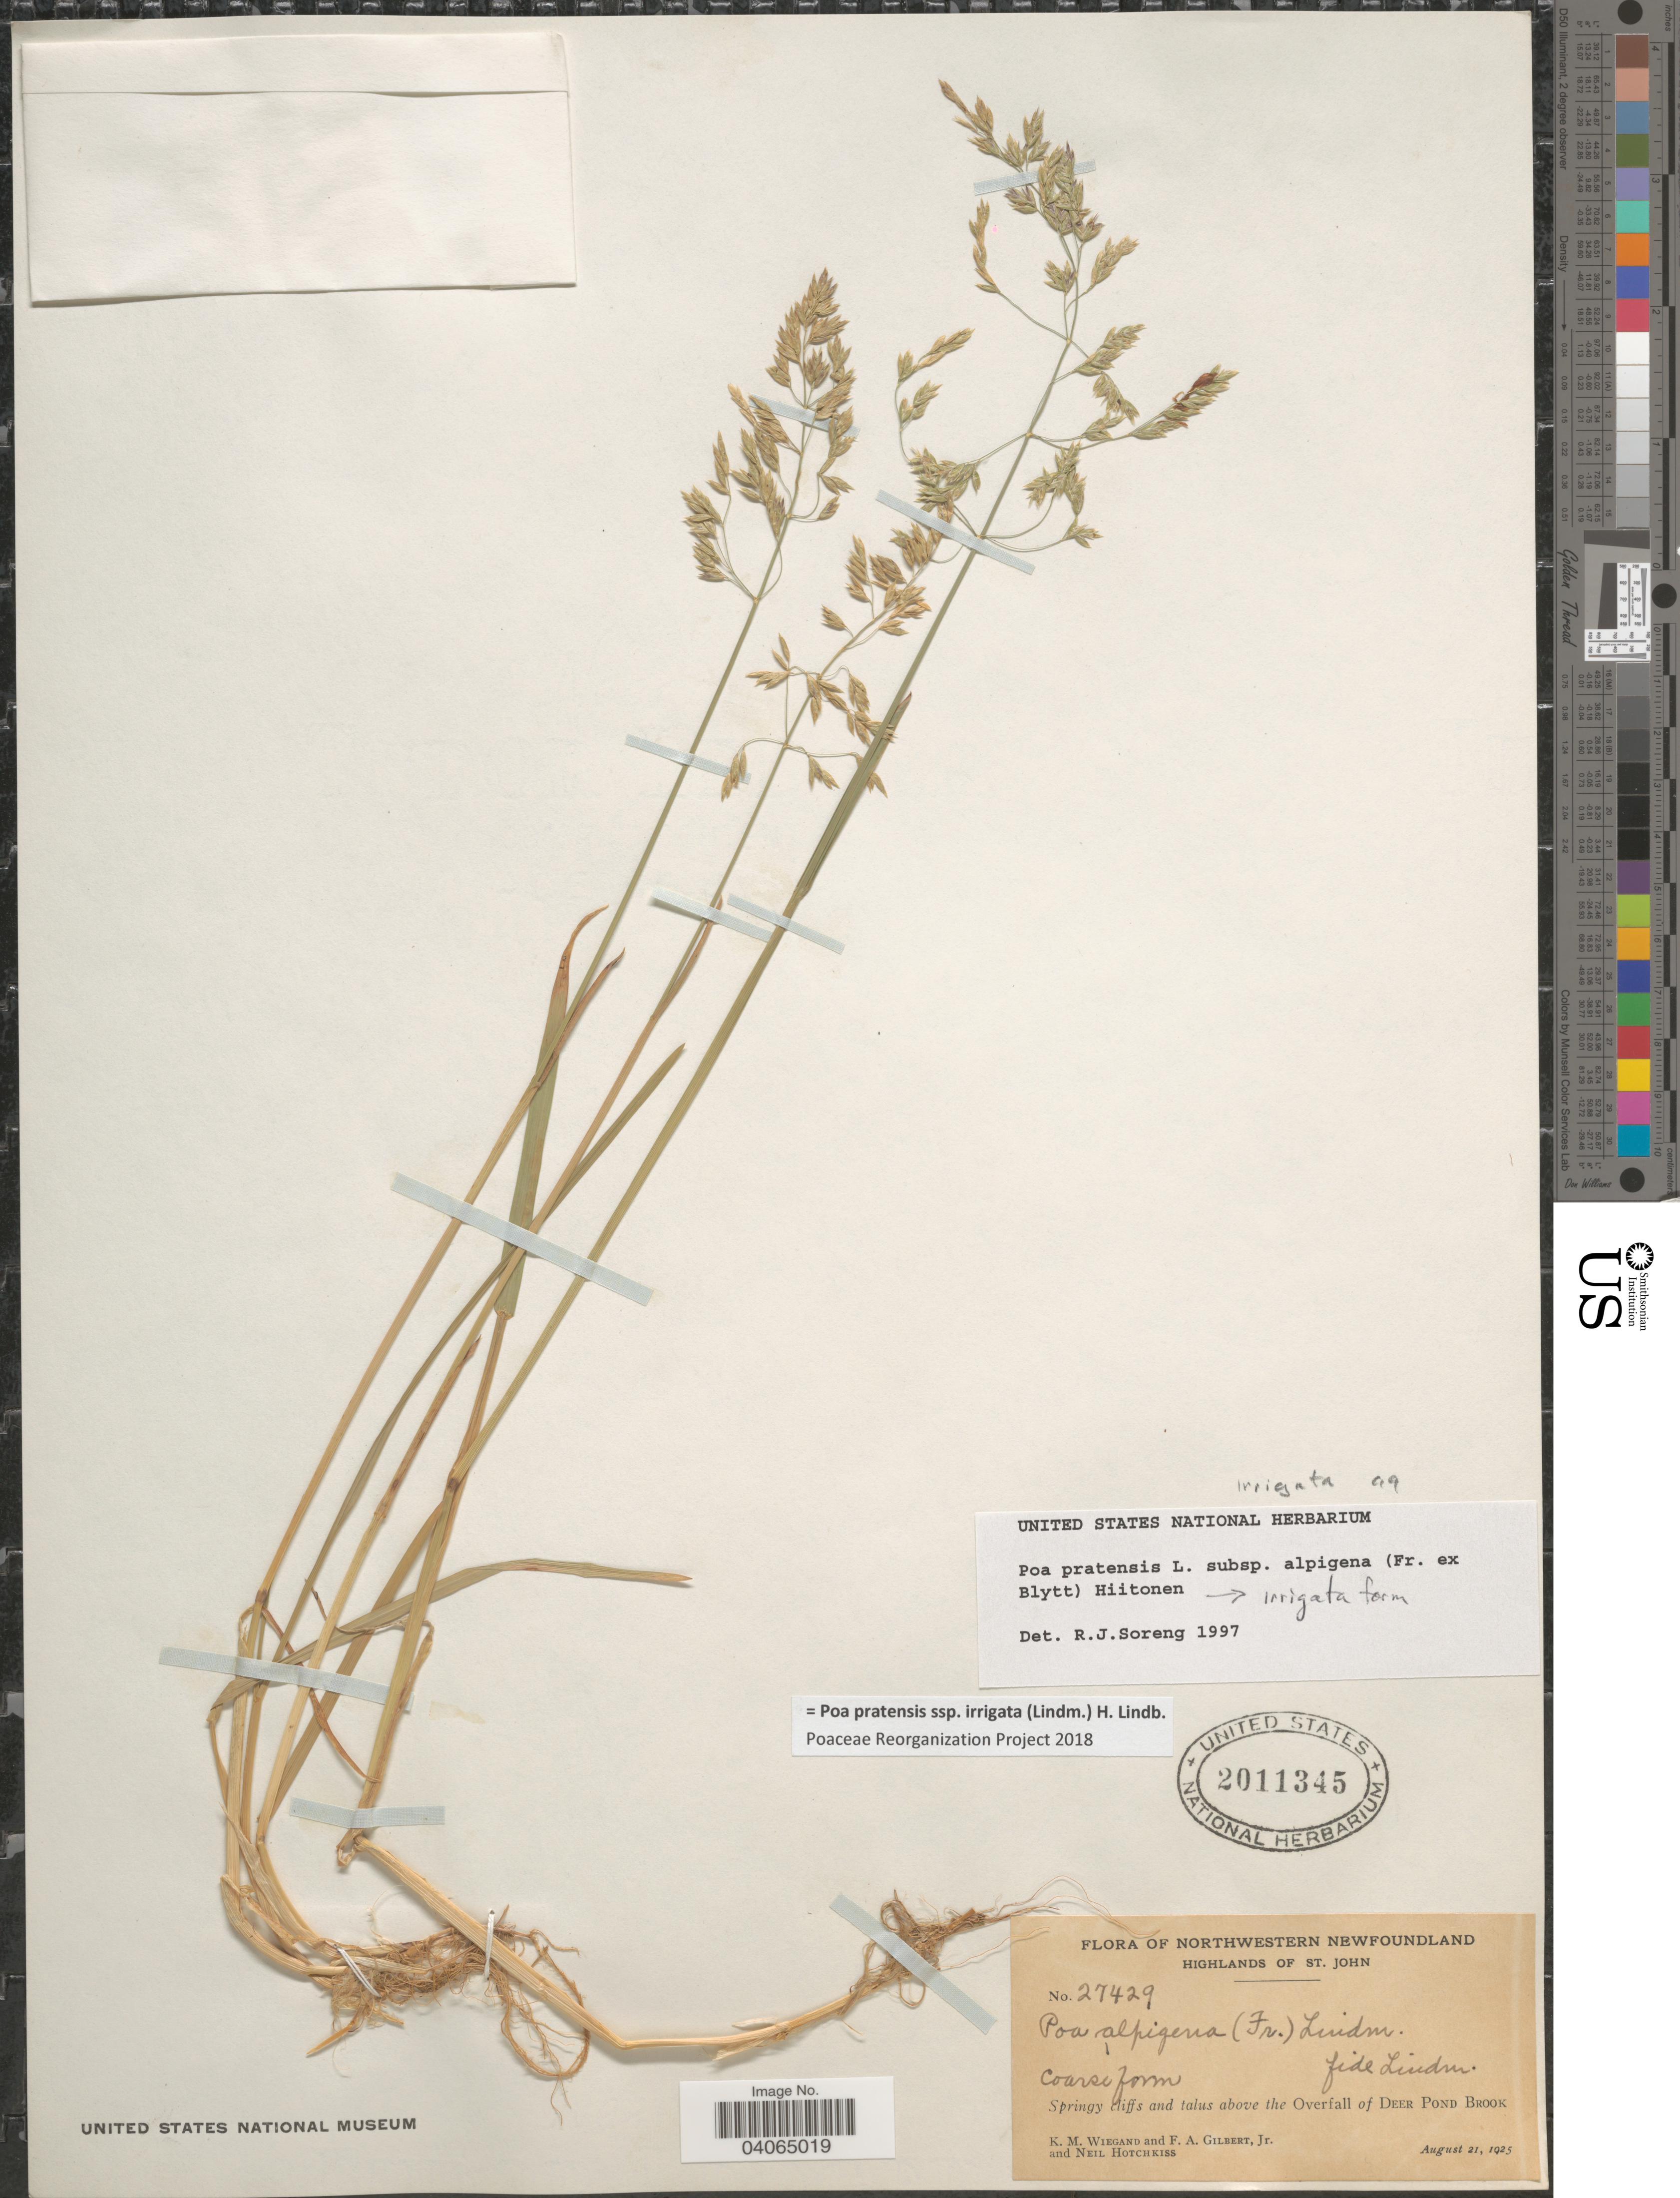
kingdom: Plantae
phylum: Tracheophyta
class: Liliopsida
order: Poales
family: Poaceae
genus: Poa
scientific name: Poa pratensis subsp. irrigata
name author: (Lindm.) H. Lindb.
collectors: K. M. Wiegand, F. A. Gilbert & N. Hotchkiss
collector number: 27429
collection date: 1925-08-21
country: Canada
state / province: Newfoundland and Labrador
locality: Northwestern Newfoundland. Highlands of St. John. Above the Overfall of Deer Pond Brook.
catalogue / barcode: US 2011345